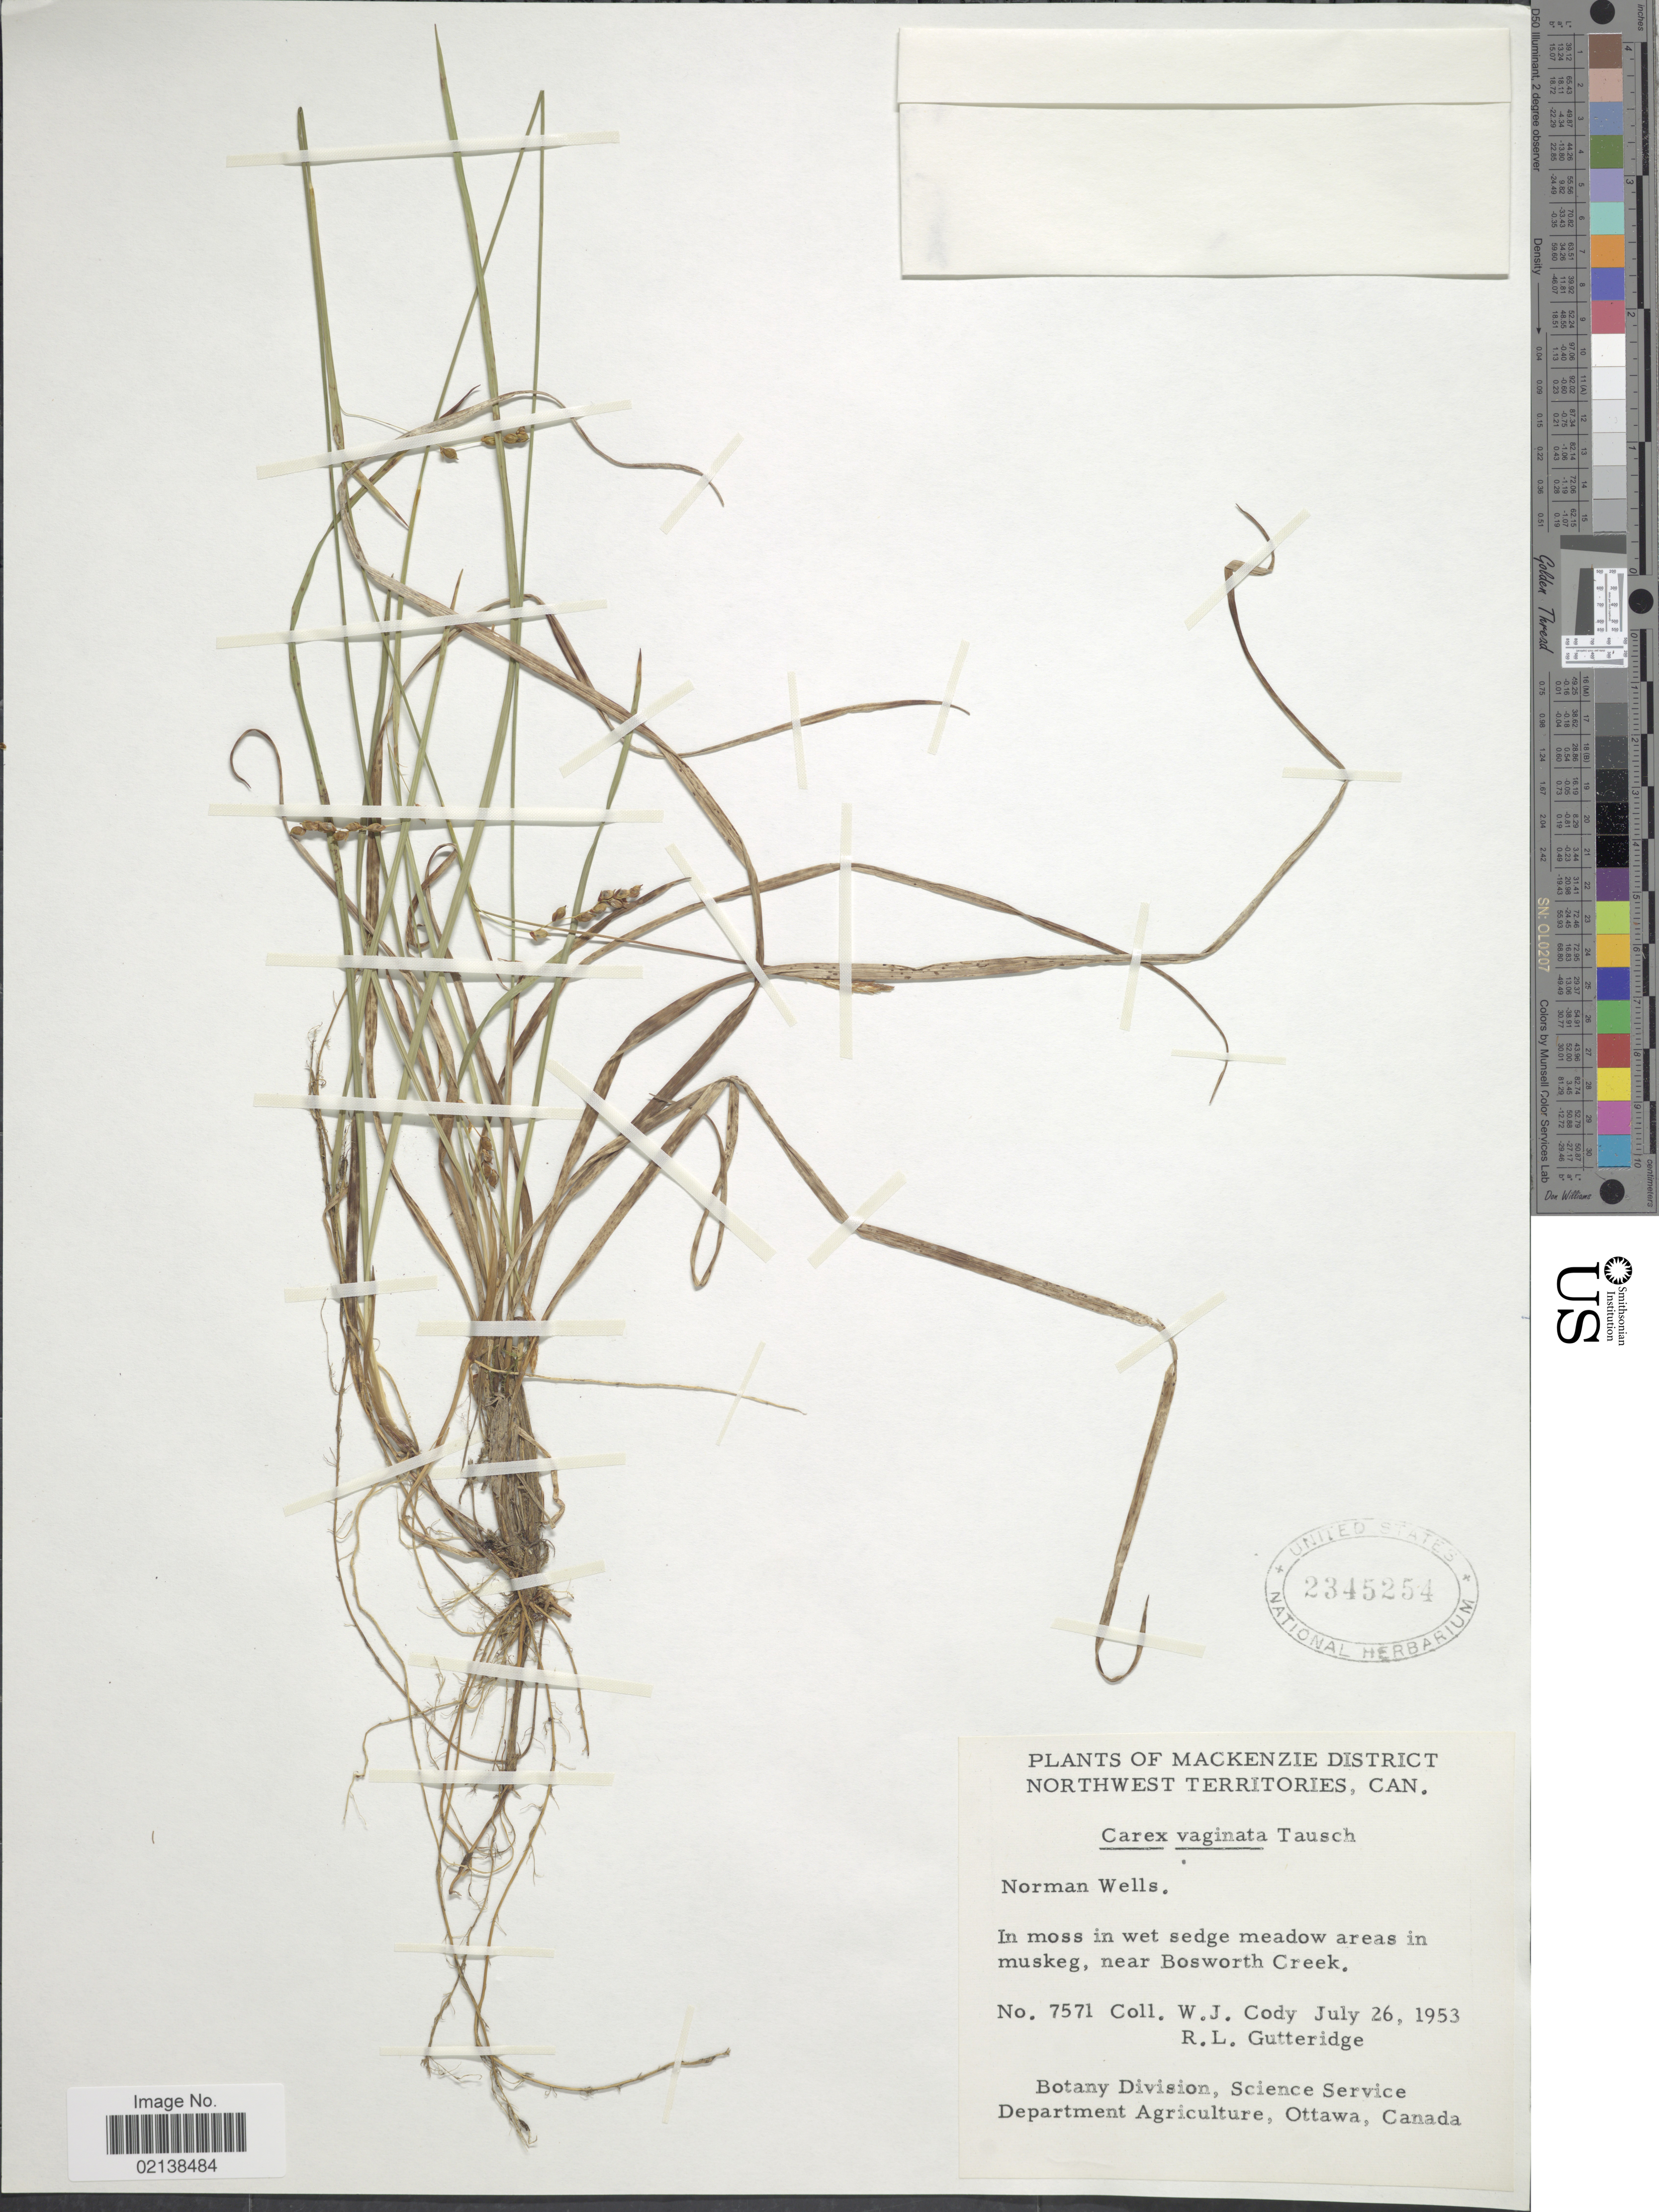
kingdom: Plantae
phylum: Tracheophyta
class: Liliopsida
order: Poales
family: Cyperaceae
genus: Carex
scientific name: Carex vaginata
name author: Tausch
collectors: W. Cody & R. Gutteridge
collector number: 7571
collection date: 1953-07-26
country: Canada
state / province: Northwest Territories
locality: Mackenzie District, Norman Wells, in moss in wet sedge meadow areas in muskey, near Bosworth Creek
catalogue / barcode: US 2345254